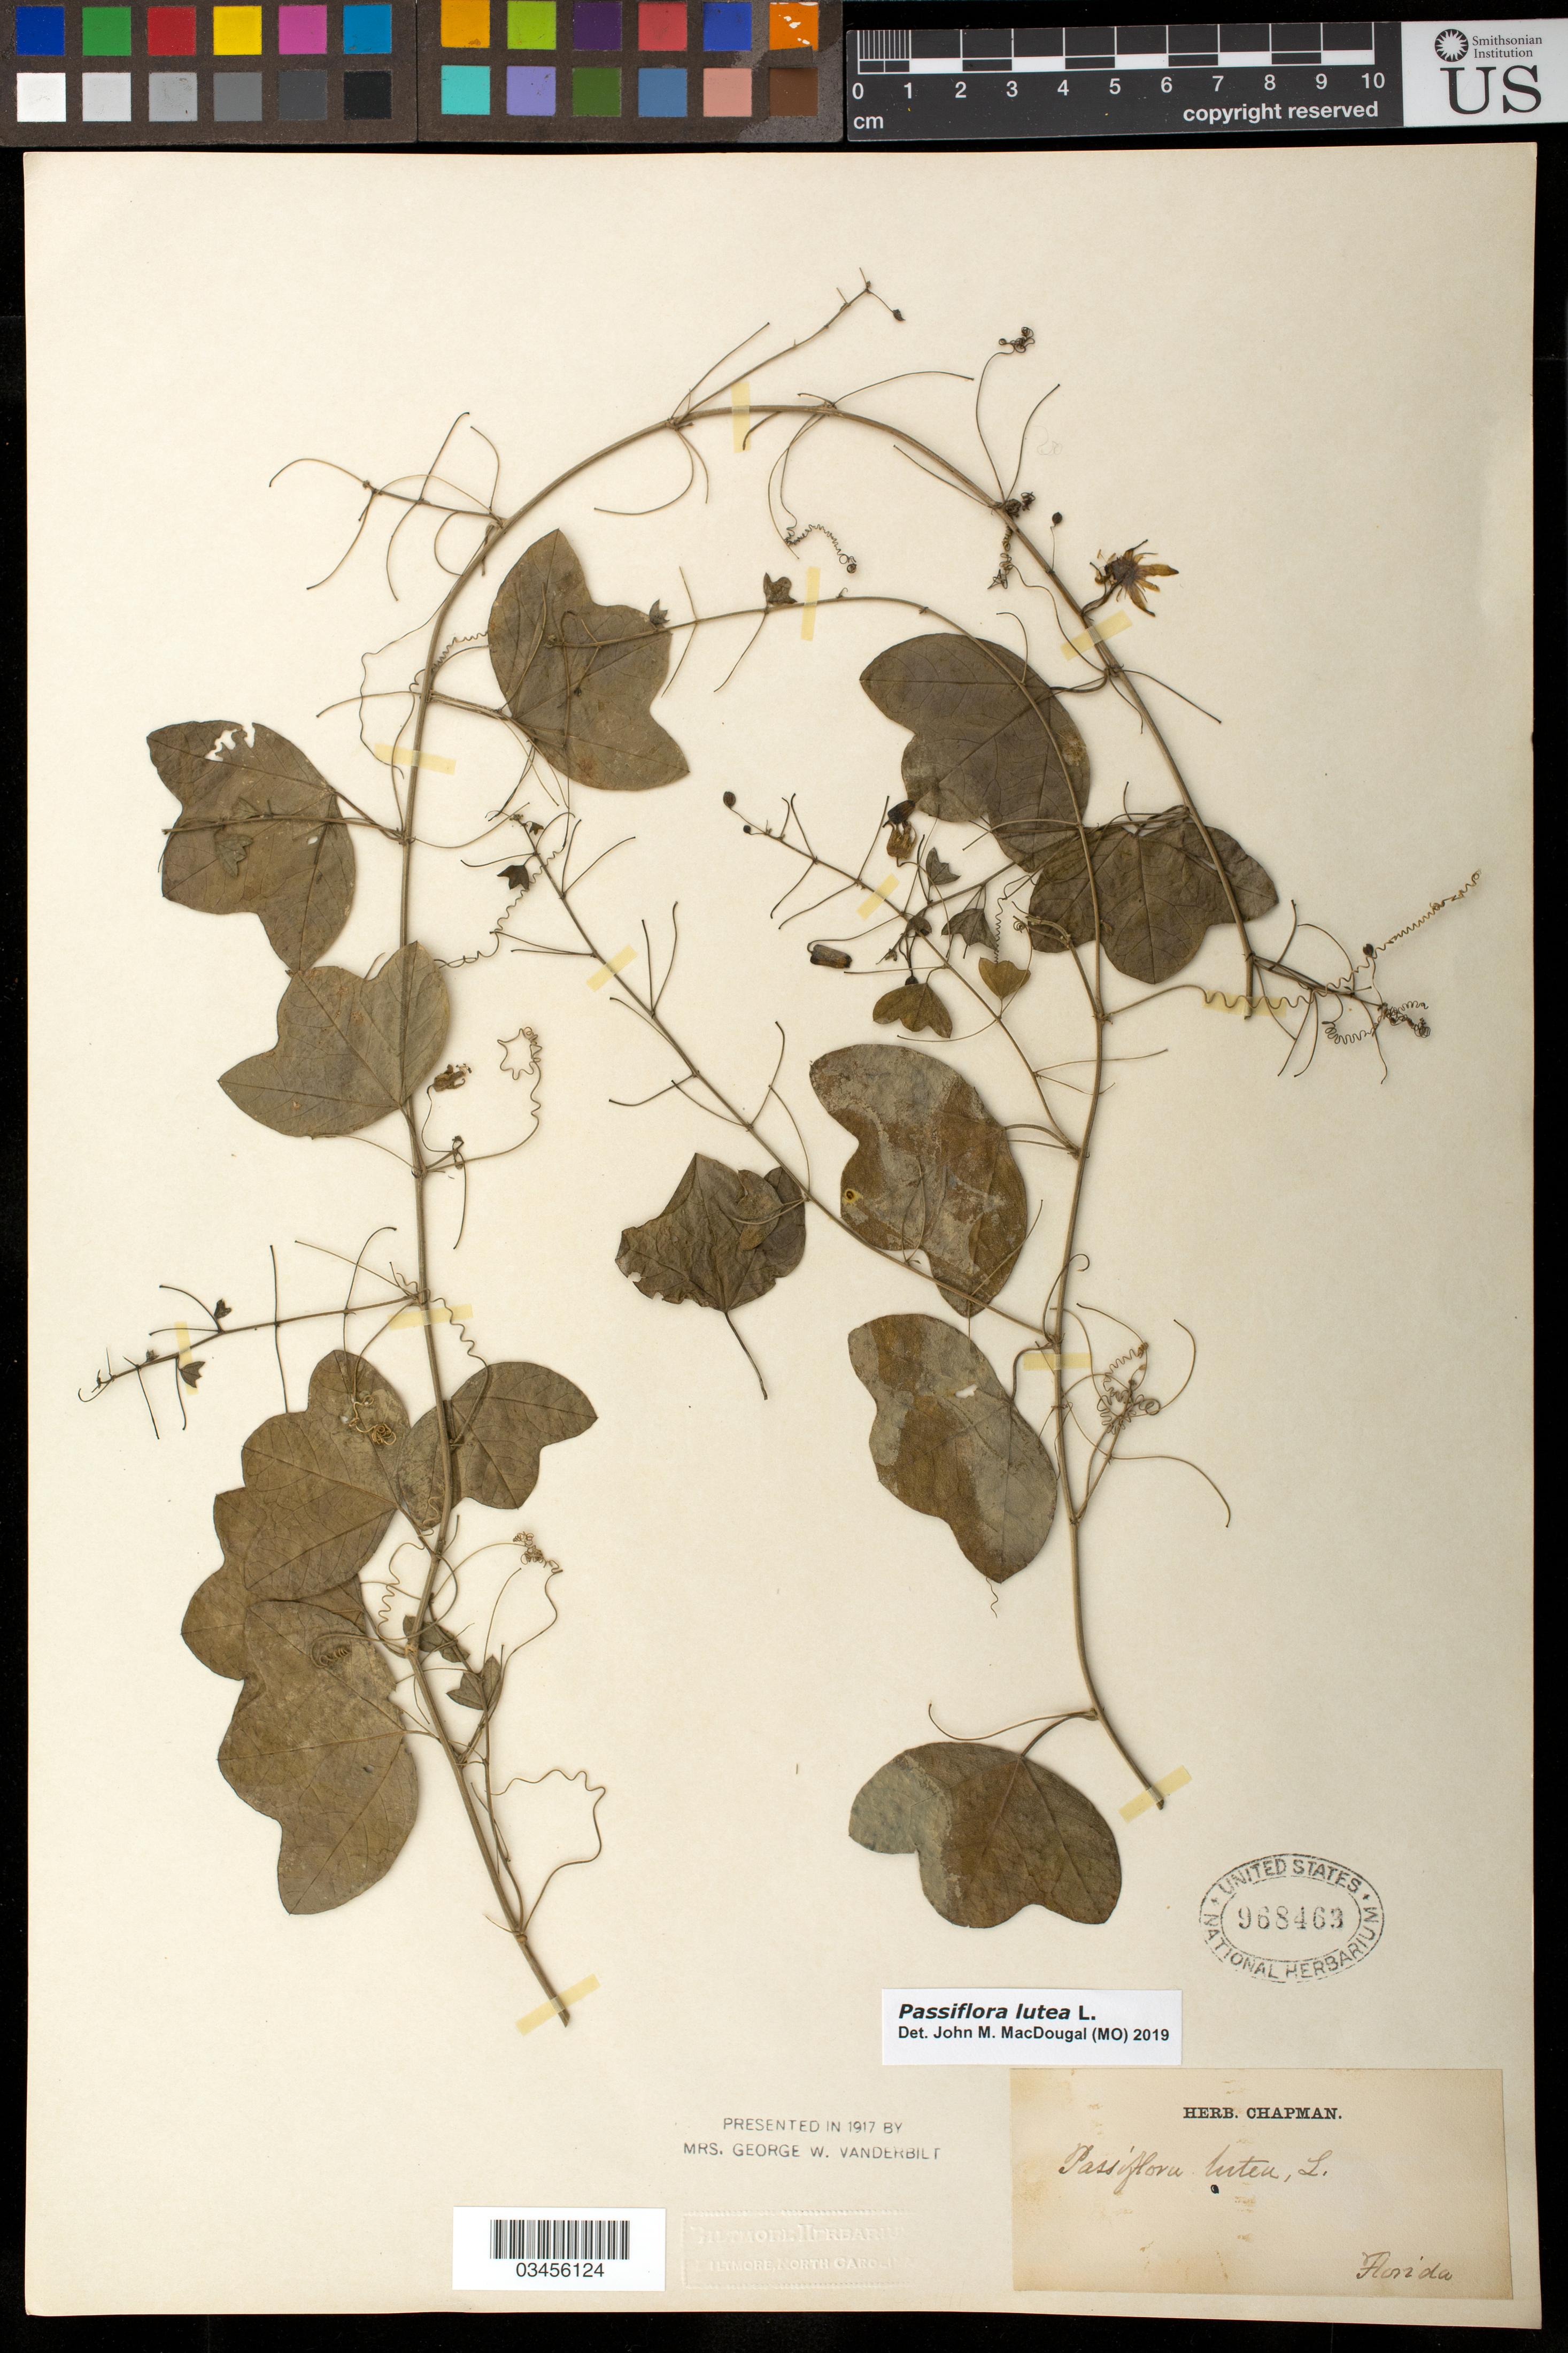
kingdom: Plantae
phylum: Tracheophyta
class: Magnoliopsida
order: Malpighiales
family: Passifloraceae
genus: Passiflora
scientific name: Passiflora lutea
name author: L.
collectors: ex herb. Chapman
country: United States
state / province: Florida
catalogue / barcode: US 968463